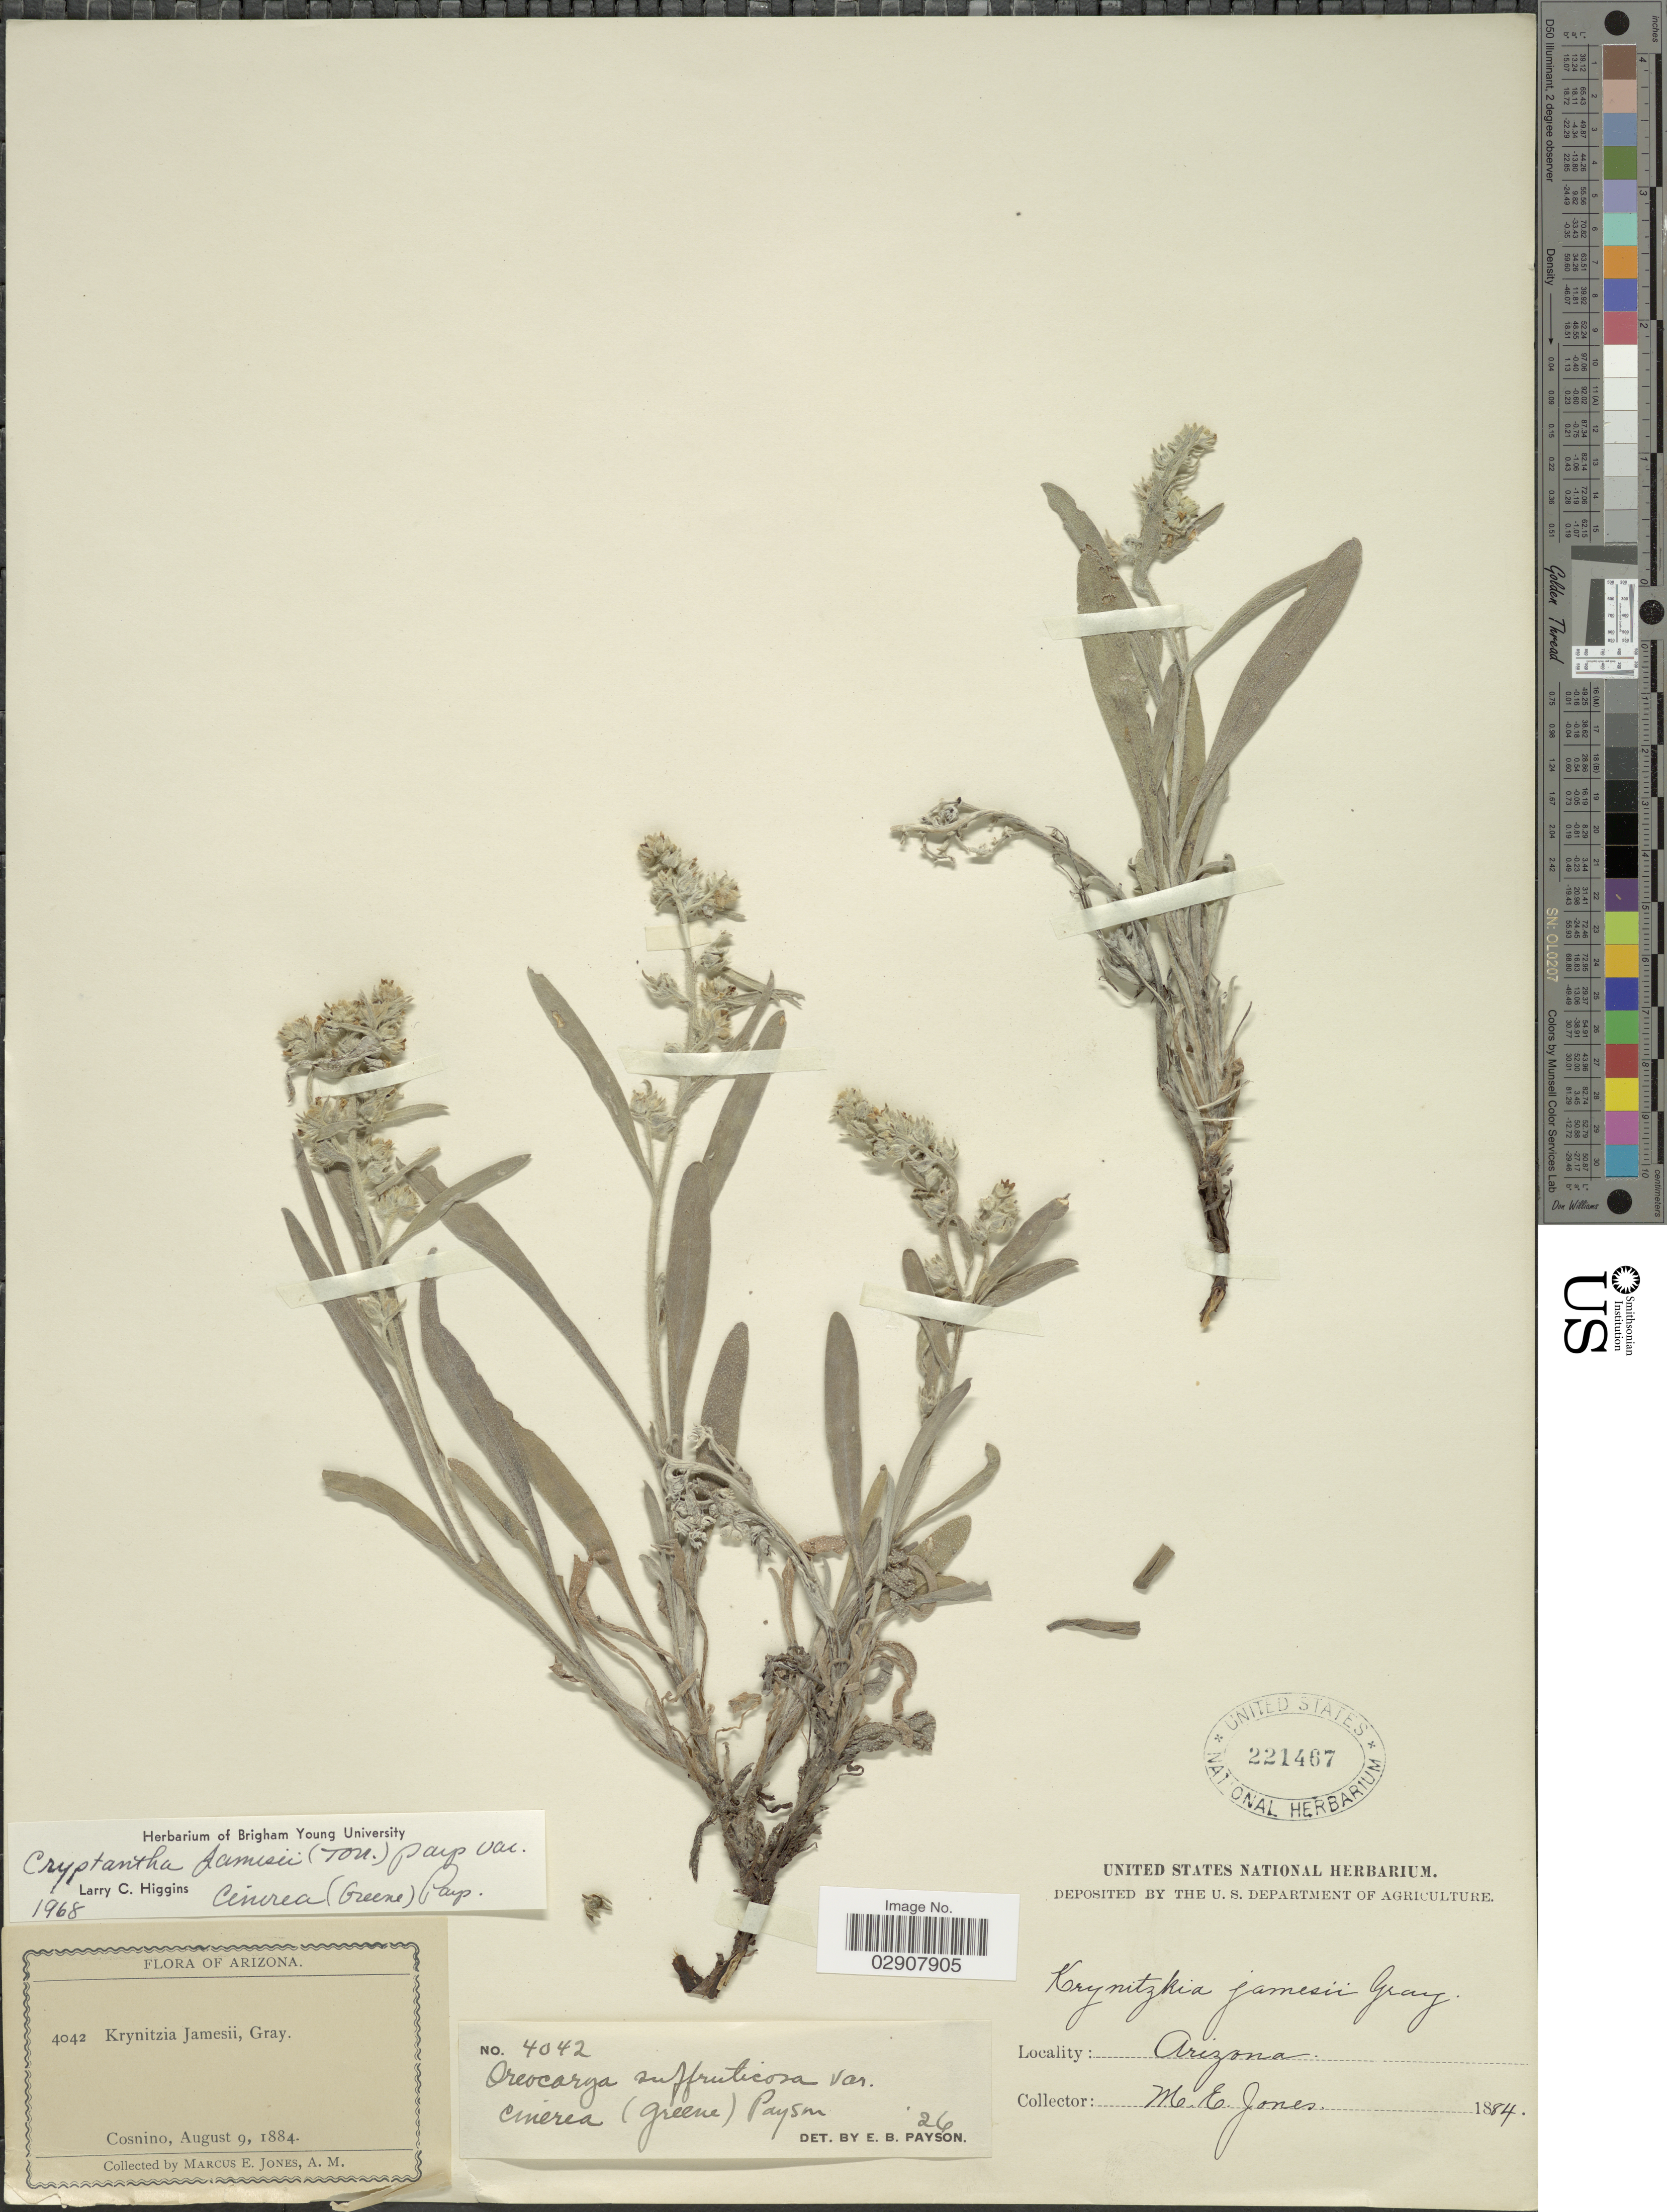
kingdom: Plantae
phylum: Tracheophyta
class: Magnoliopsida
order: Boraginales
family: Boraginaceae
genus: Cryptantha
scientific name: Cryptantha jamesii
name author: (Torr.) Payson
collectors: M. E. Jones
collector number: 4042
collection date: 1884-08-09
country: United States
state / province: Arizona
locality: Cosnino, Arizona.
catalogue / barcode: US 221467